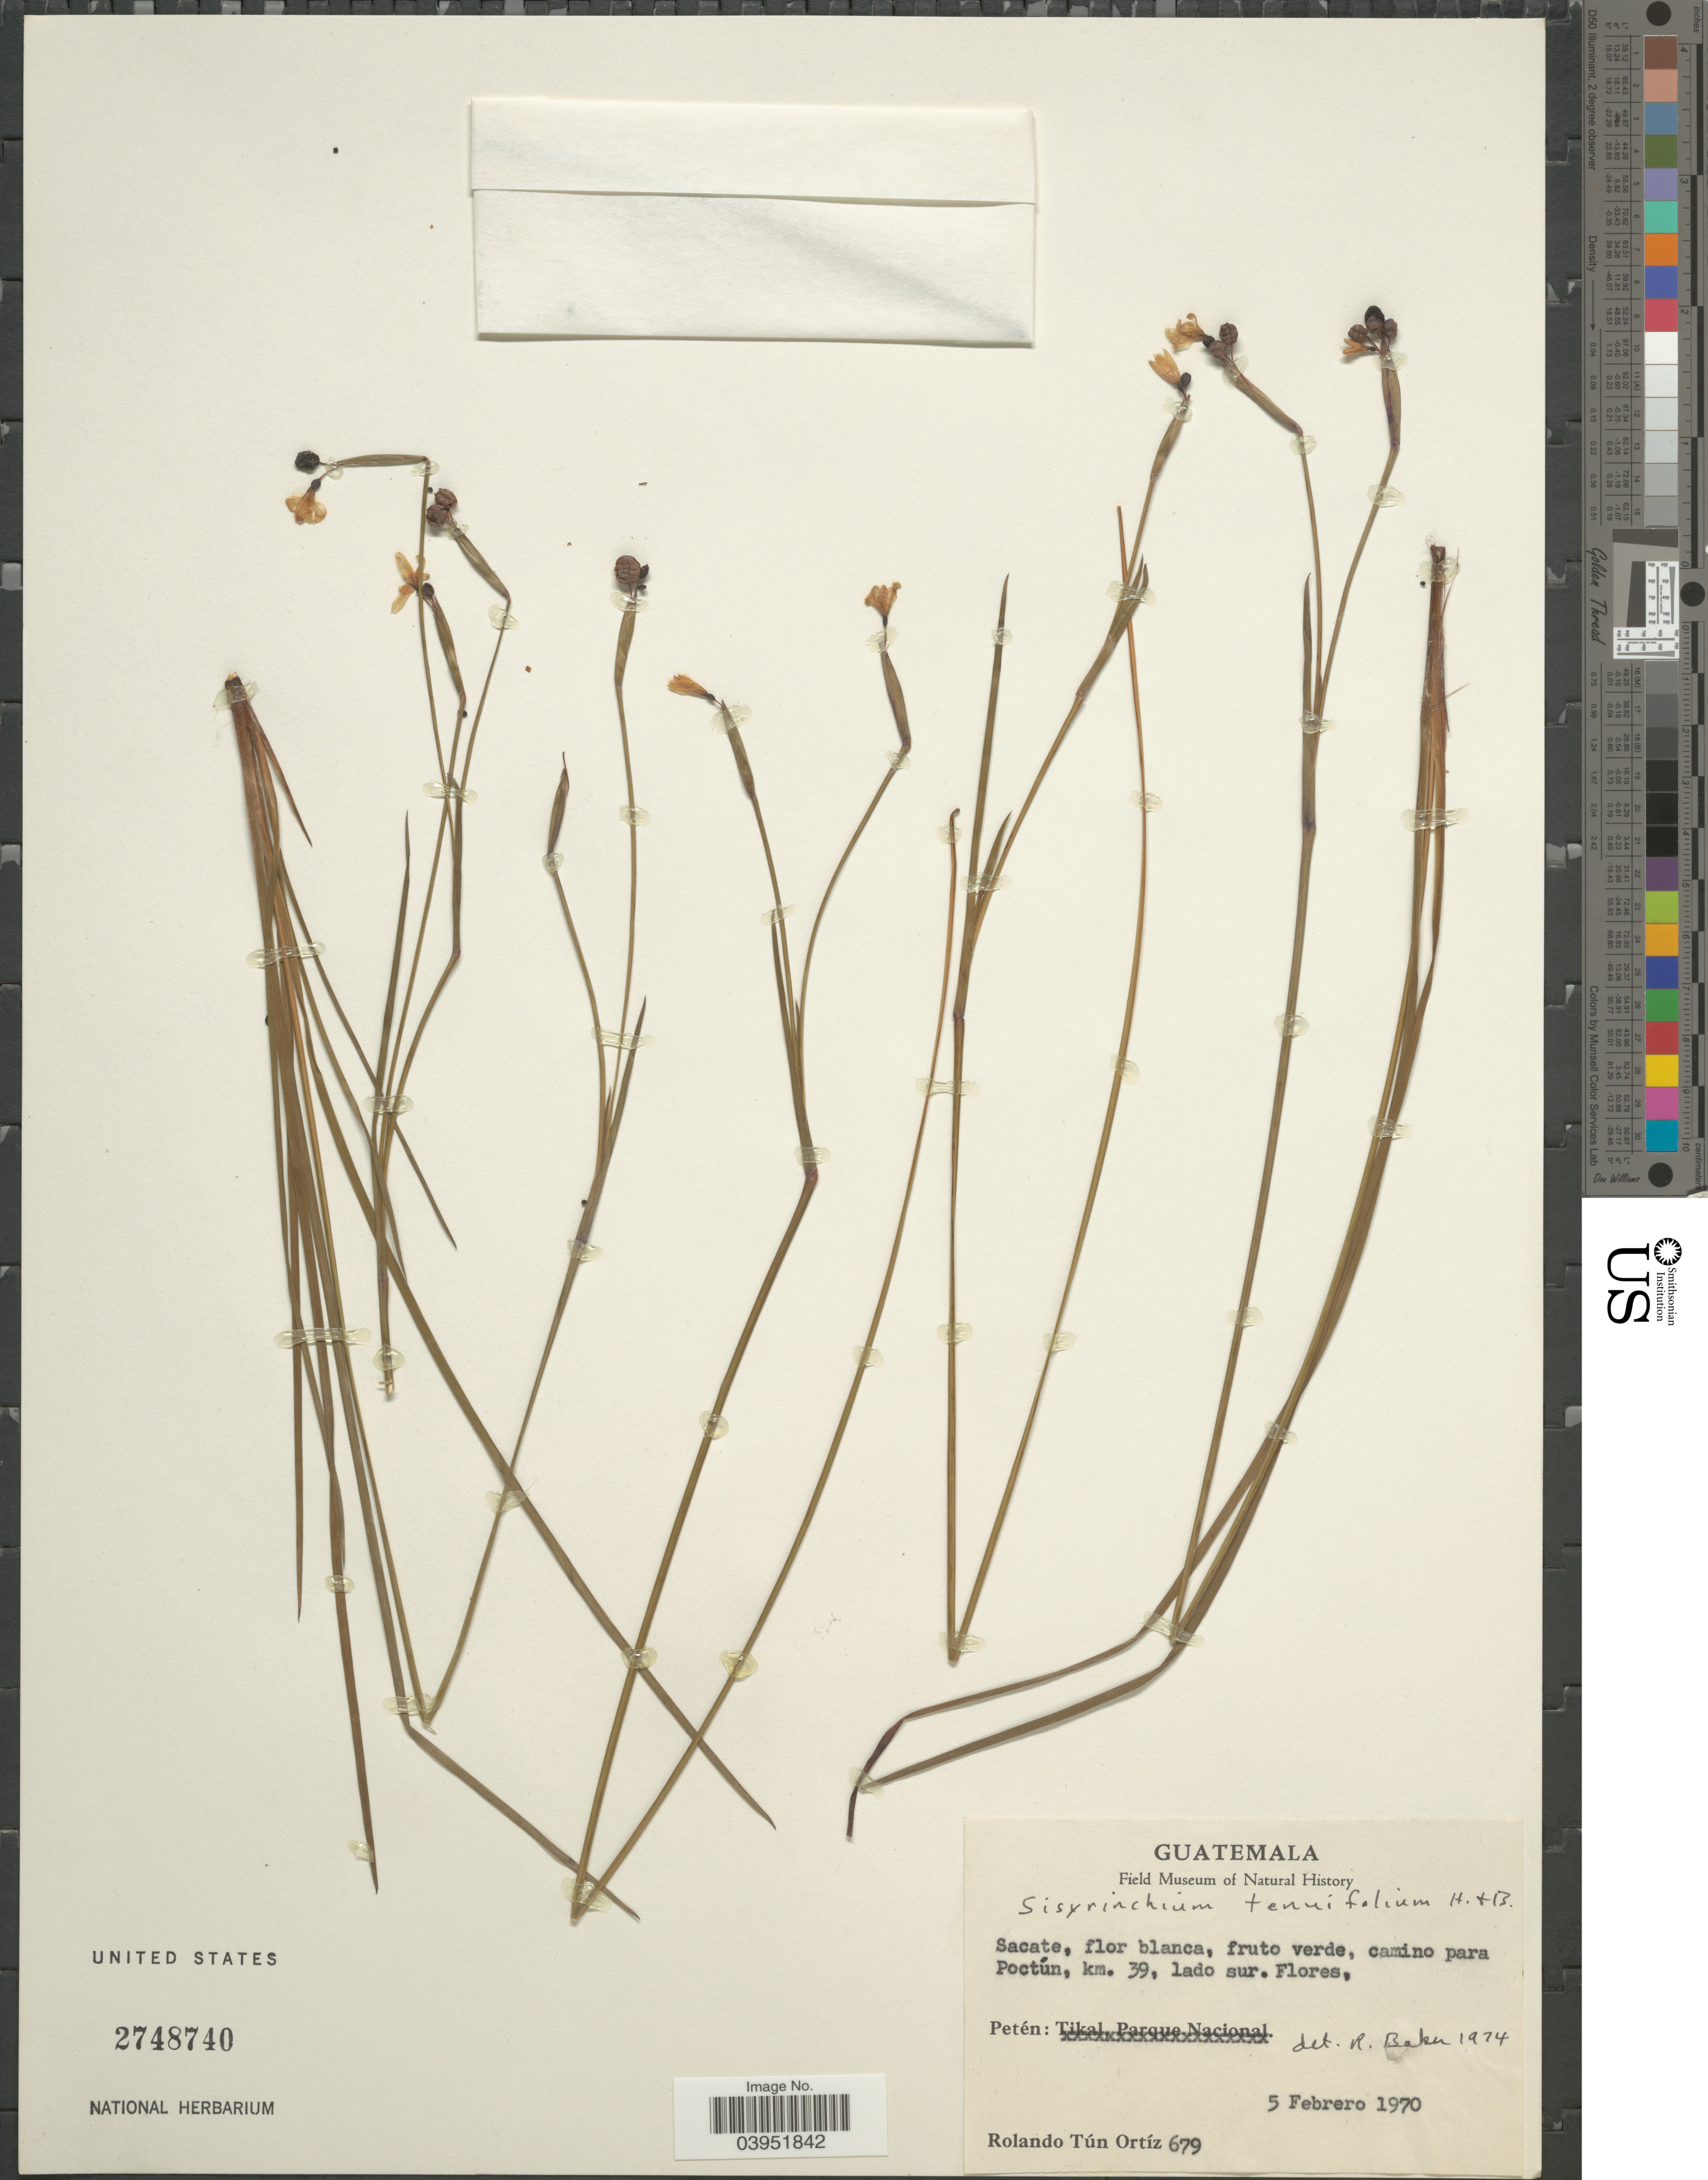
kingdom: Plantae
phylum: Tracheophyta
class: Liliopsida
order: Asparagales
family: Iridaceae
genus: Sisyrinchium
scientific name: Sisyrinchium tenuifolium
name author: Humb. & Bonpl. ex Willd.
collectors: R. T. Ortíz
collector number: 679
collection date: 1970-02-05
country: Guatemala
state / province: El Peten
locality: Camino para Poctún, km. 39, lado sur. Flores, Petén.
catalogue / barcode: US 2748740